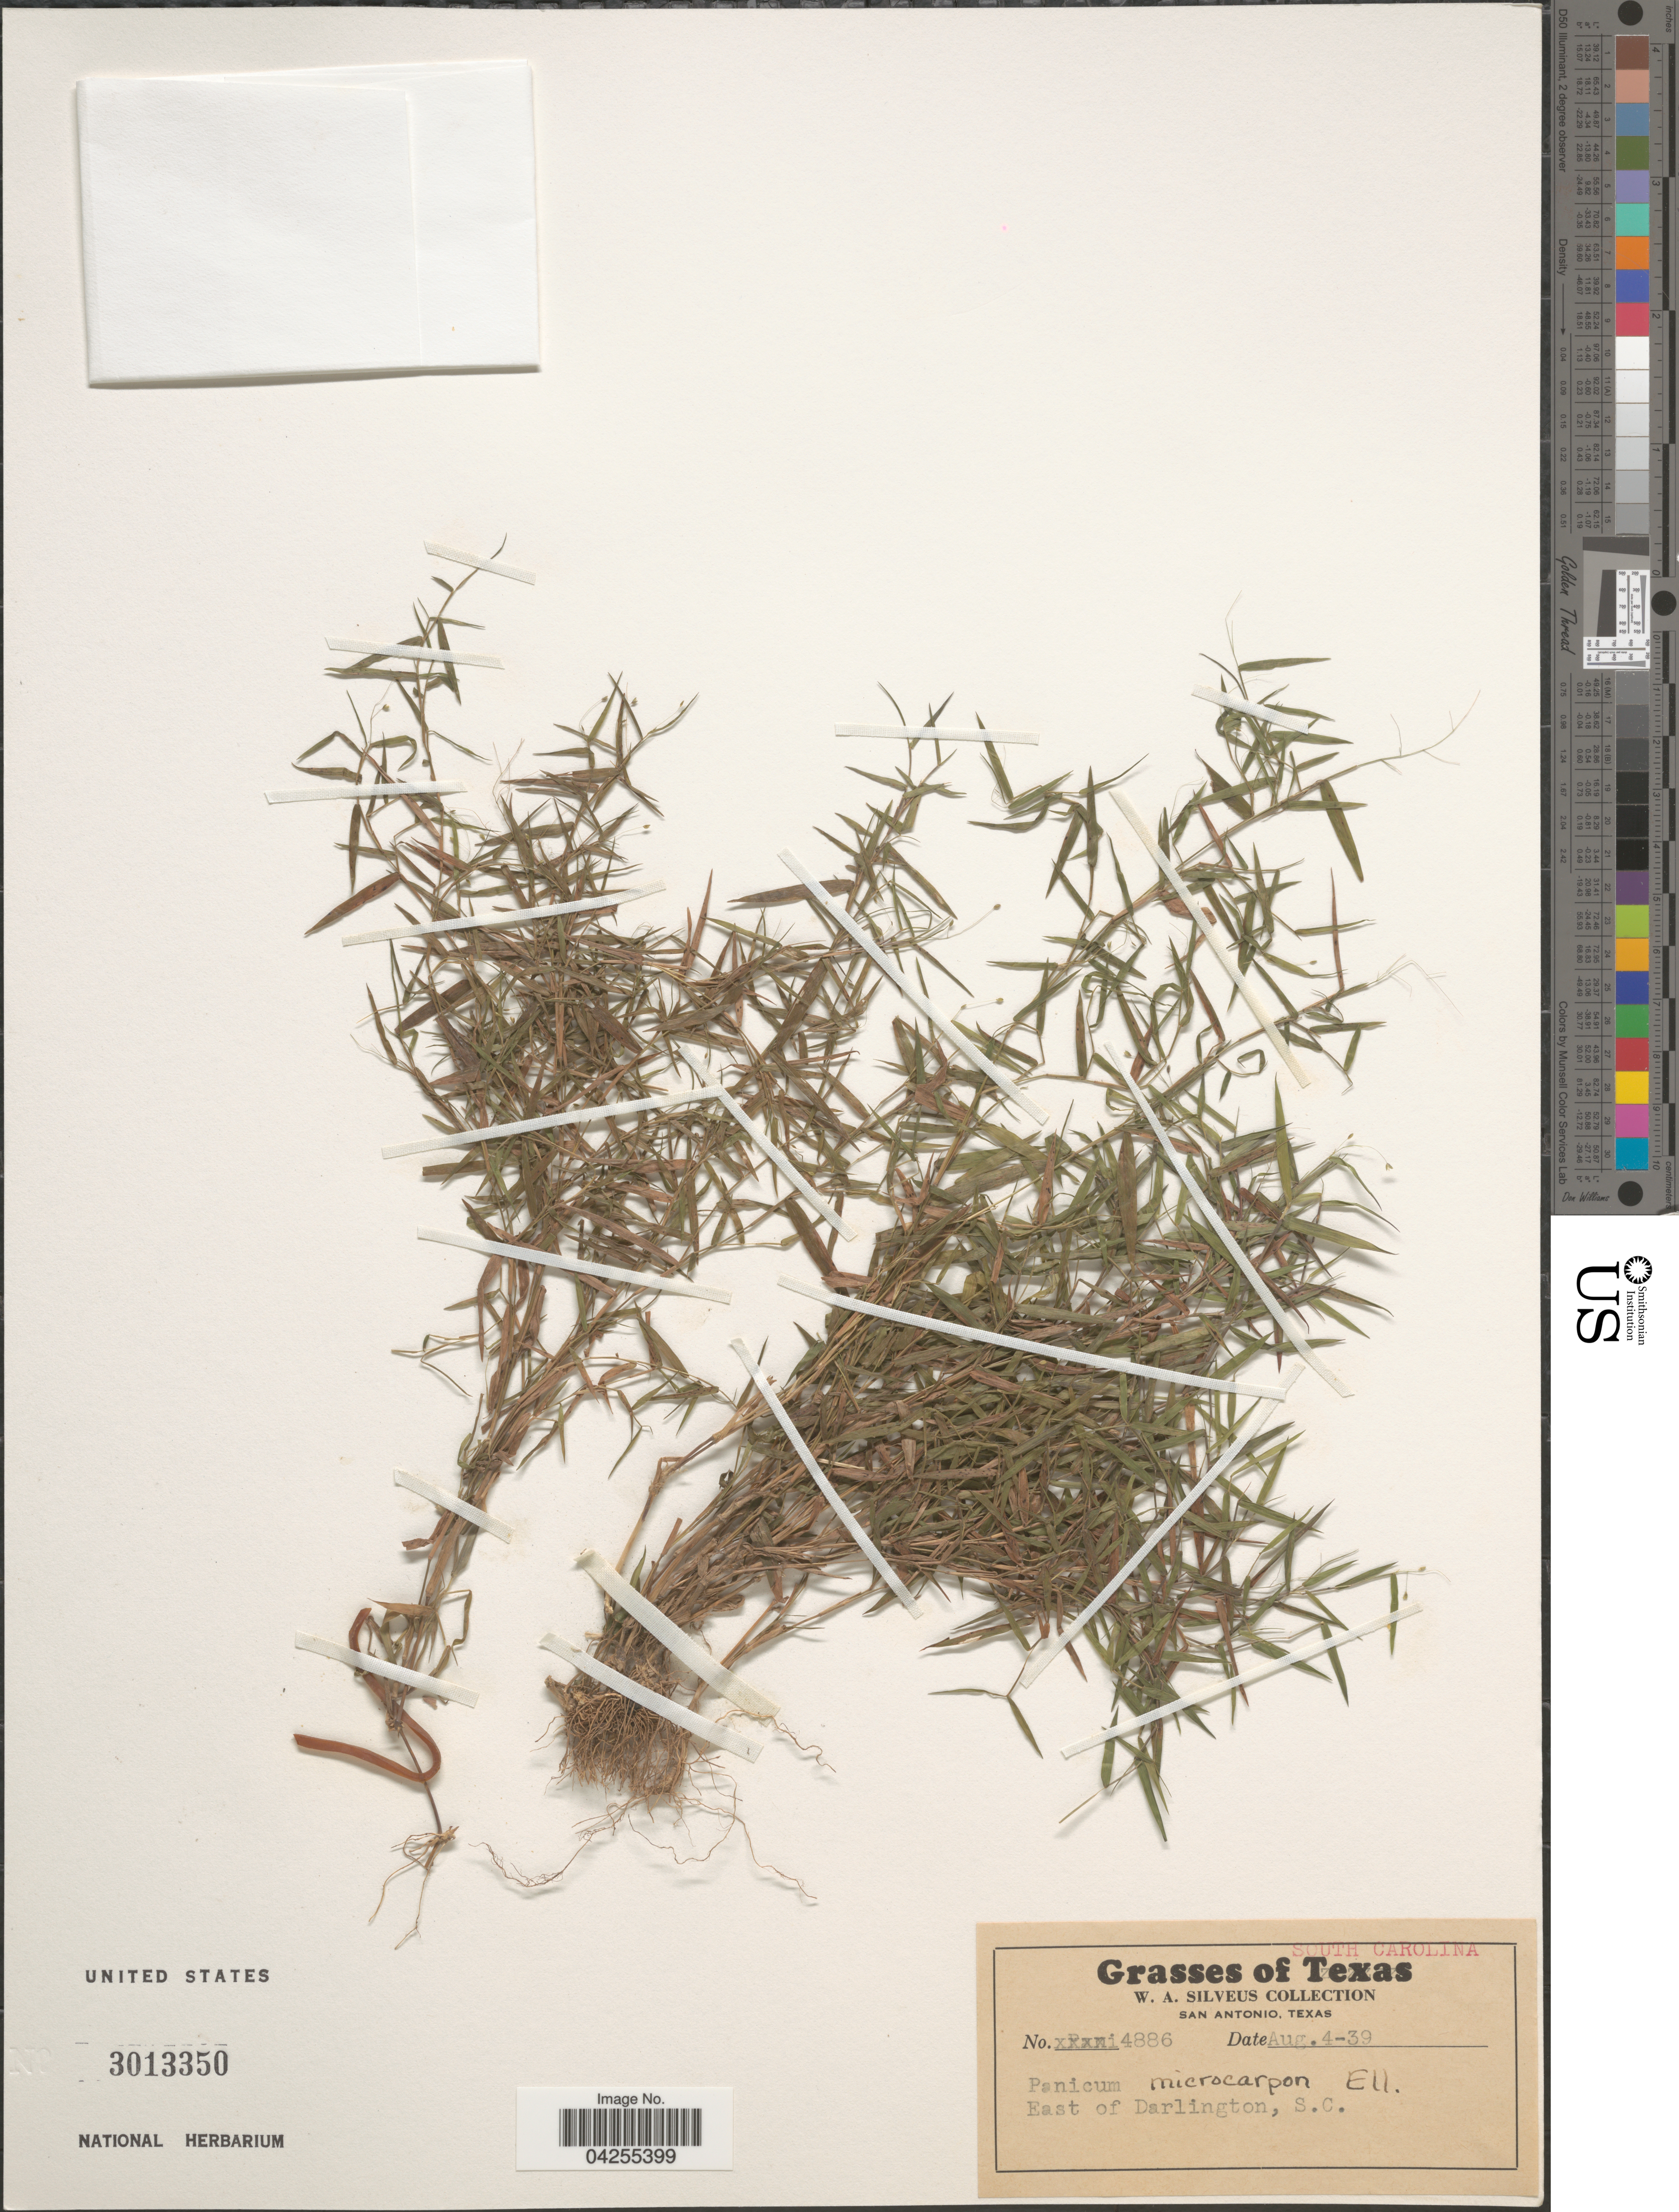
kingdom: Plantae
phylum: Tracheophyta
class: Liliopsida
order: Poales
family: Poaceae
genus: Dichanthelium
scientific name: Dichanthelium dichotomum var. dichotomum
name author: (L.) Gould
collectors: W. Silveus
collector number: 4886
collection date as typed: Transcribed d/m/y: 4/8/39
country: United States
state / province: South Carolina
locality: East of Darlington.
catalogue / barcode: US 3013350